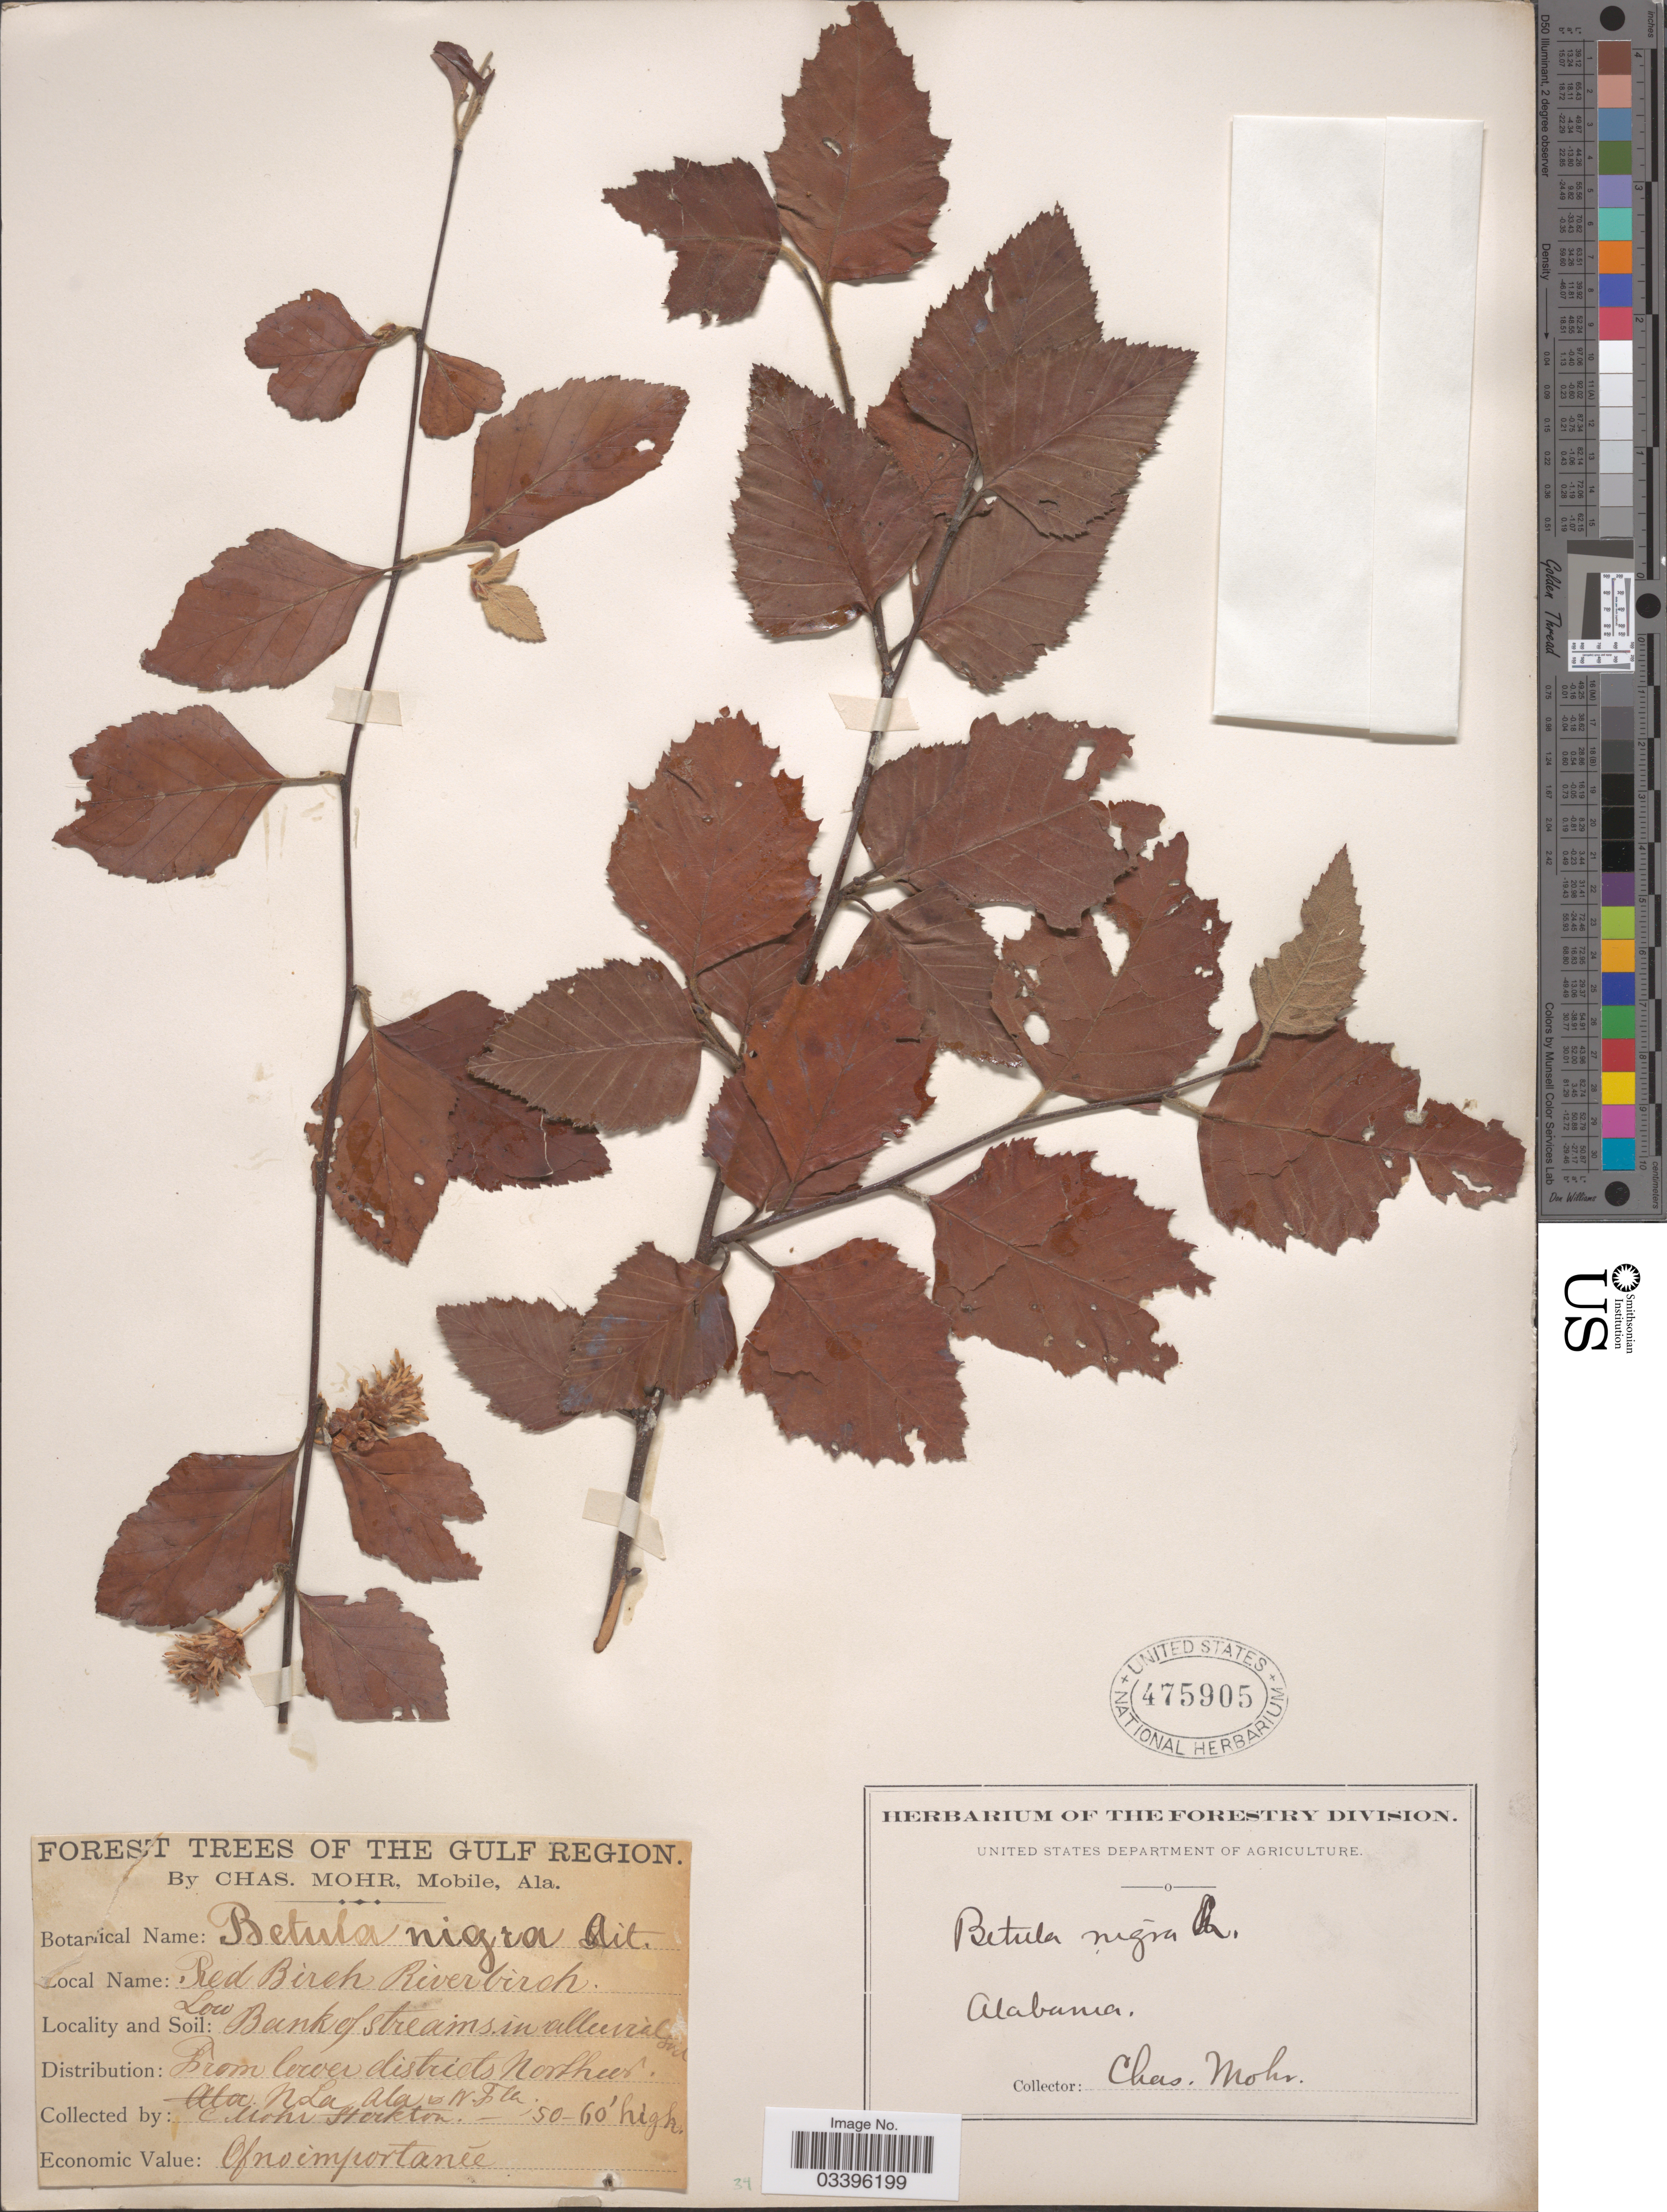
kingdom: Plantae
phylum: Tracheophyta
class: Magnoliopsida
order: Fagales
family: Betulaceae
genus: Betula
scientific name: Betula nigra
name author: L.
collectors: Mohr, C. T. (herbarium)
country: United States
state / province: Alabama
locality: The Gulf Region. Low Bank of streams in alluvial soil.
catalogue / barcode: US 475905